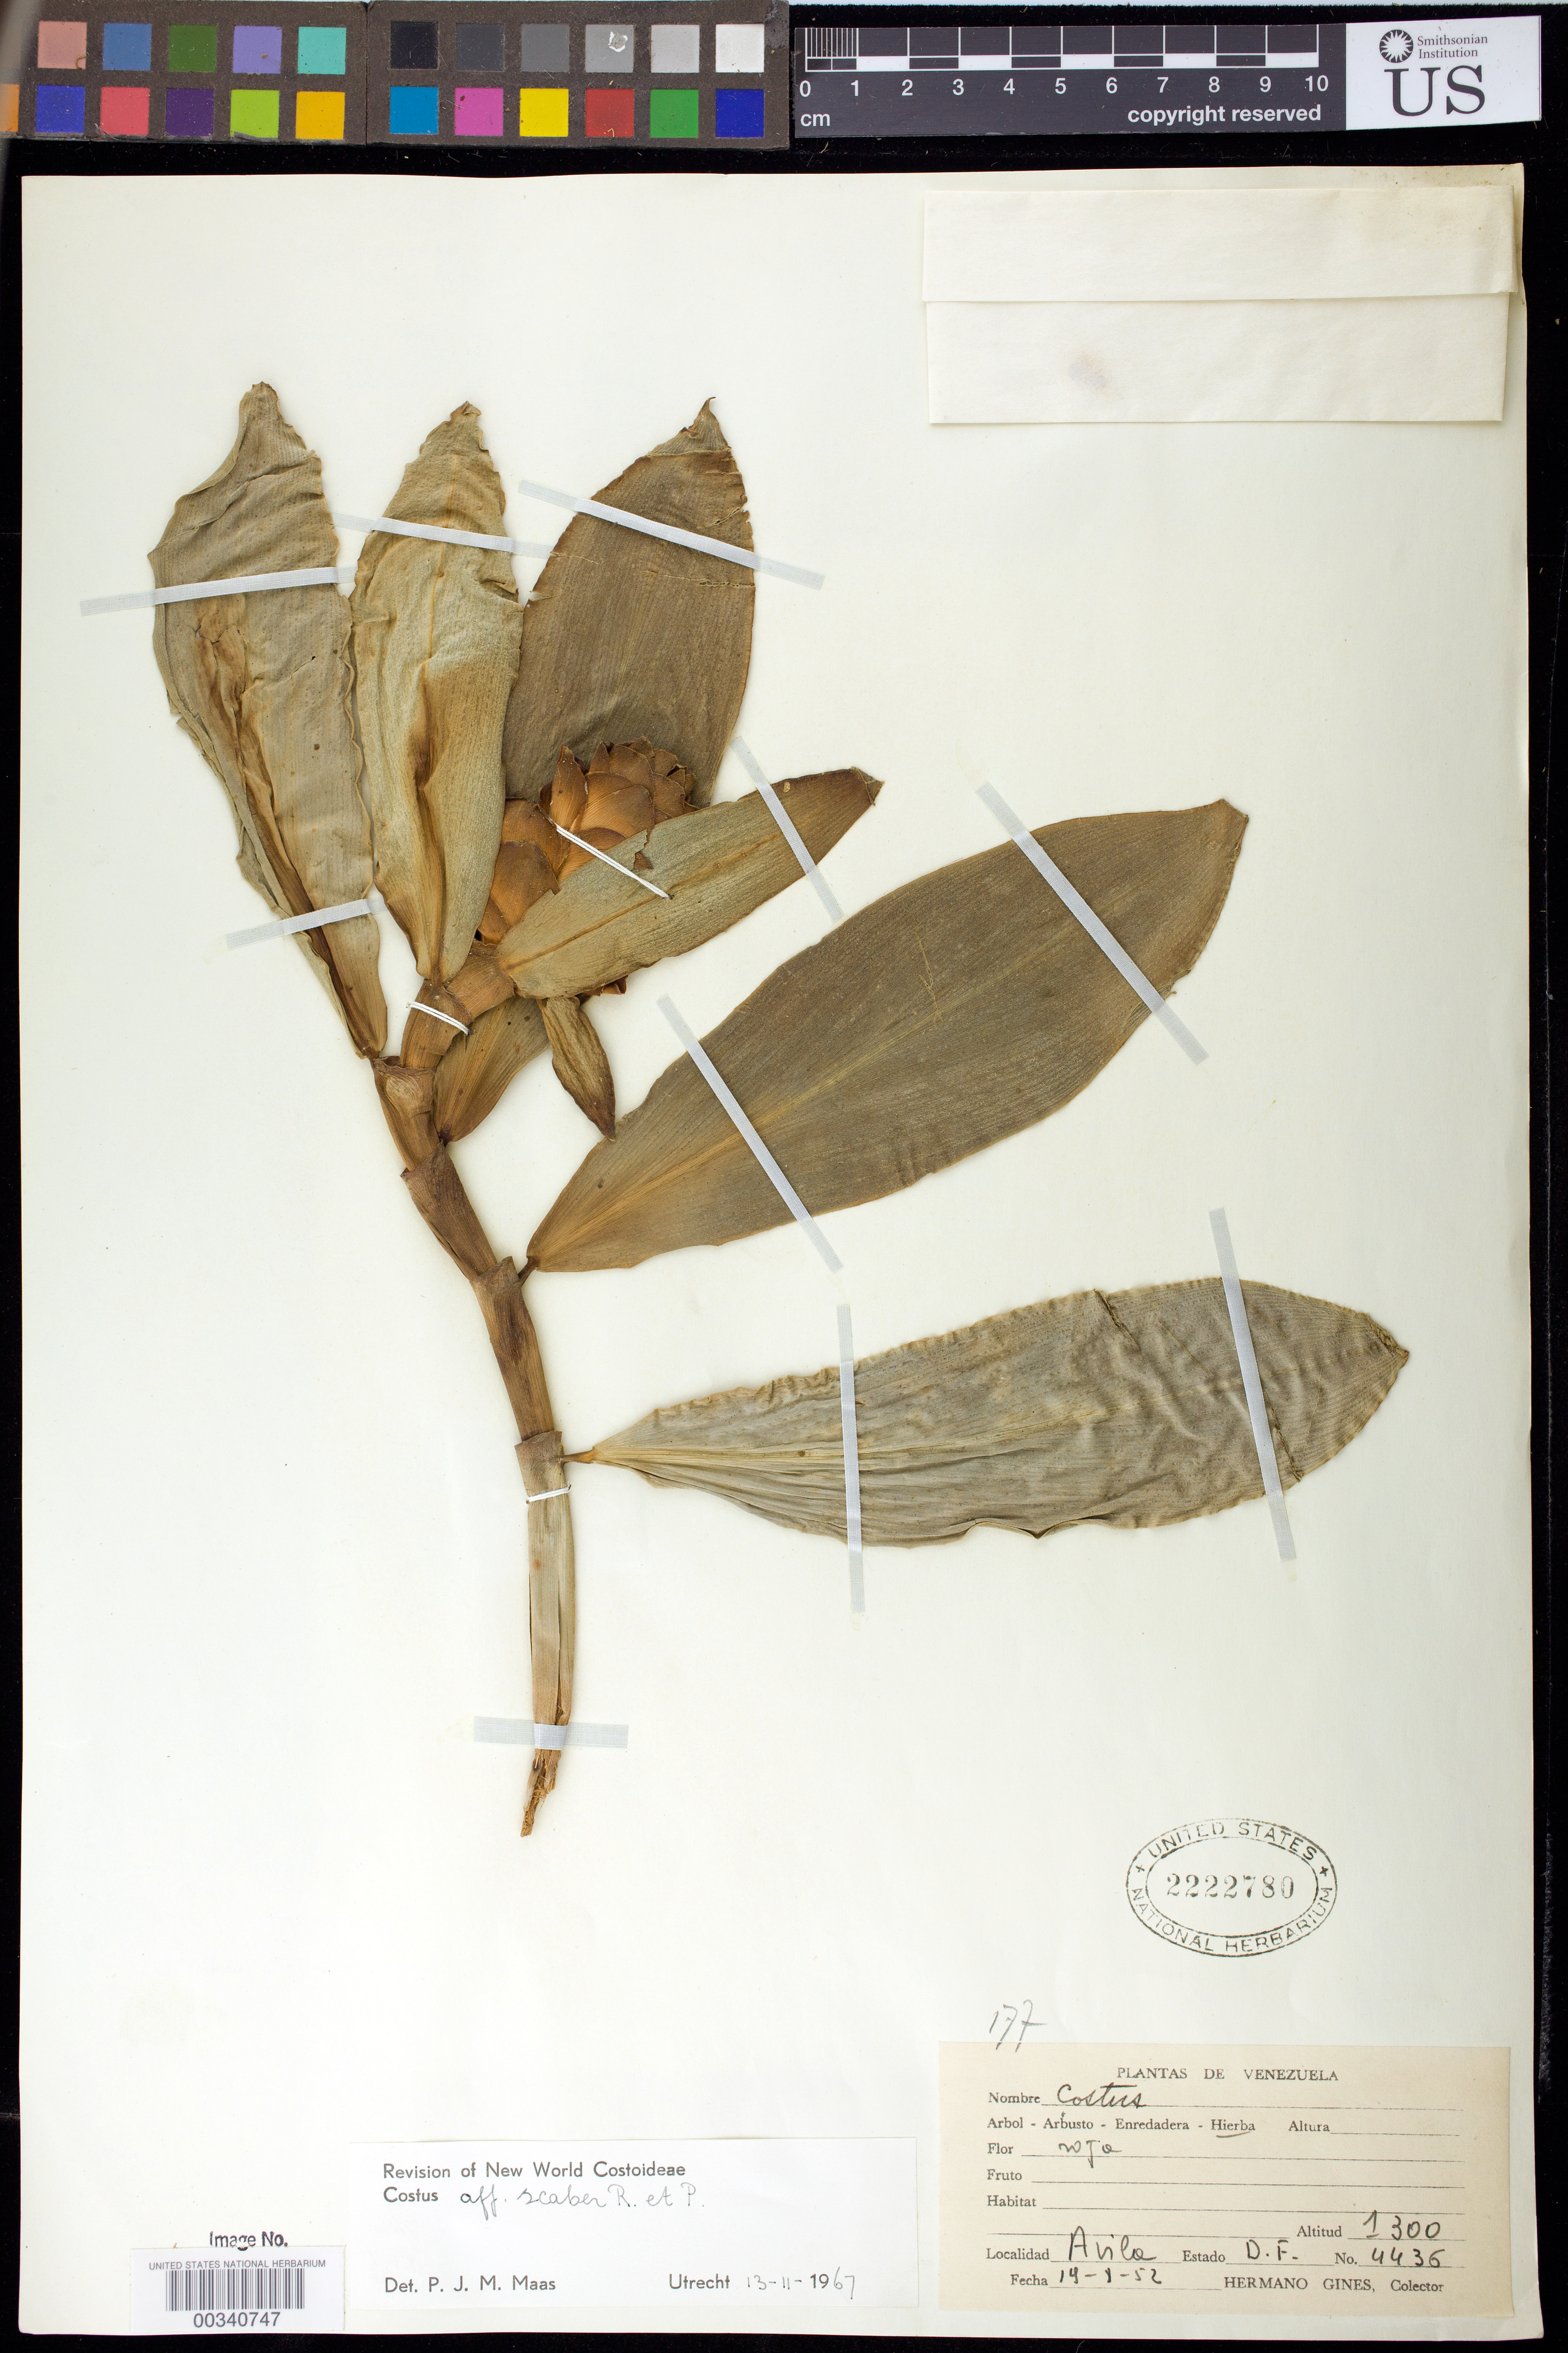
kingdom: Plantae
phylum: Tracheophyta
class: Liliopsida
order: Zingiberales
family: Costaceae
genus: Costus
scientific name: Costus scaber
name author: Ruiz & Pav.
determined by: Maas, Paul J. M.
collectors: Bro. Gines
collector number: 4436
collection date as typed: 14 Jan 1952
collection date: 1952-01-14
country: Venezuela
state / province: Vargas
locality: Avila, estado d.f.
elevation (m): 1300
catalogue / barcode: US 2222780